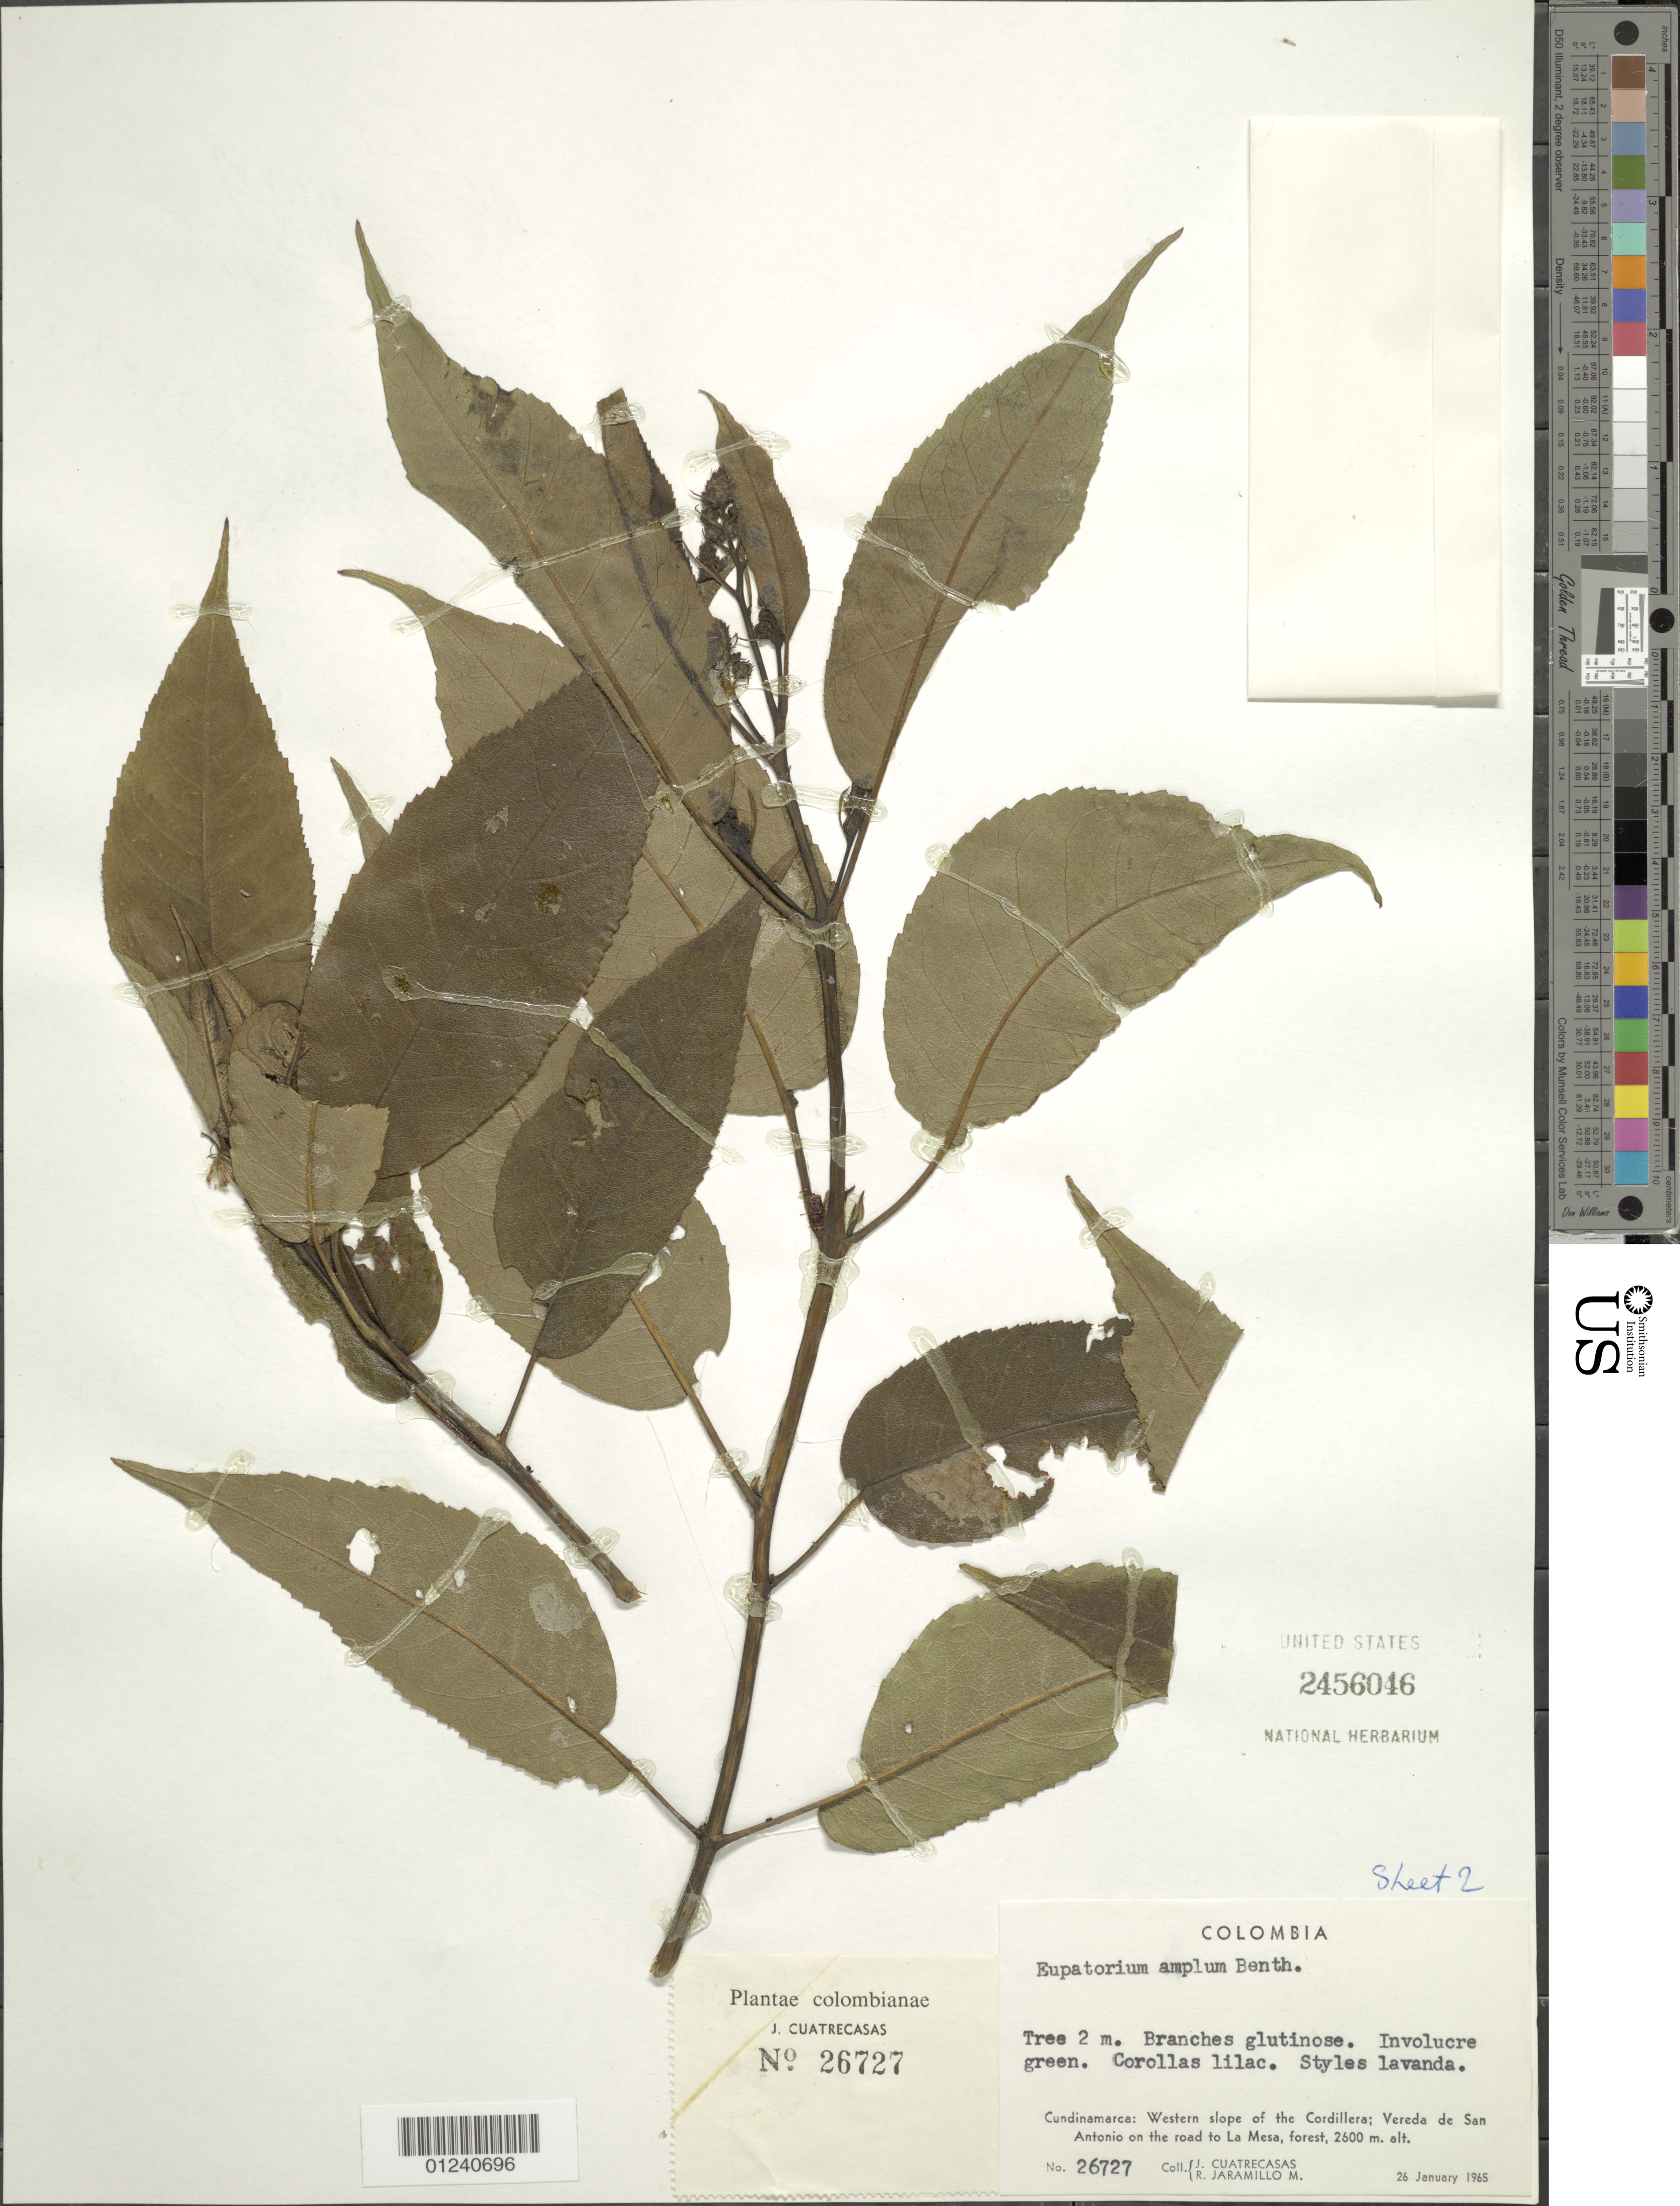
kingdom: Plantae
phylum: Tracheophyta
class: Magnoliopsida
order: Asterales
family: Asteraceae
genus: Ageratina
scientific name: Ageratina ampla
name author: (Benth.) R.M. King & H. Rob.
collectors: J. Cuatrecasas & R. Jaramillo M.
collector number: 26727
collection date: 1965-01-26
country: Colombia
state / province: Cundinamarca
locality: Western slopes of the Cordillera; Vereda de San Antonio on the road to La Mesa.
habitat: forest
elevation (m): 2600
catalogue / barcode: US 2456046